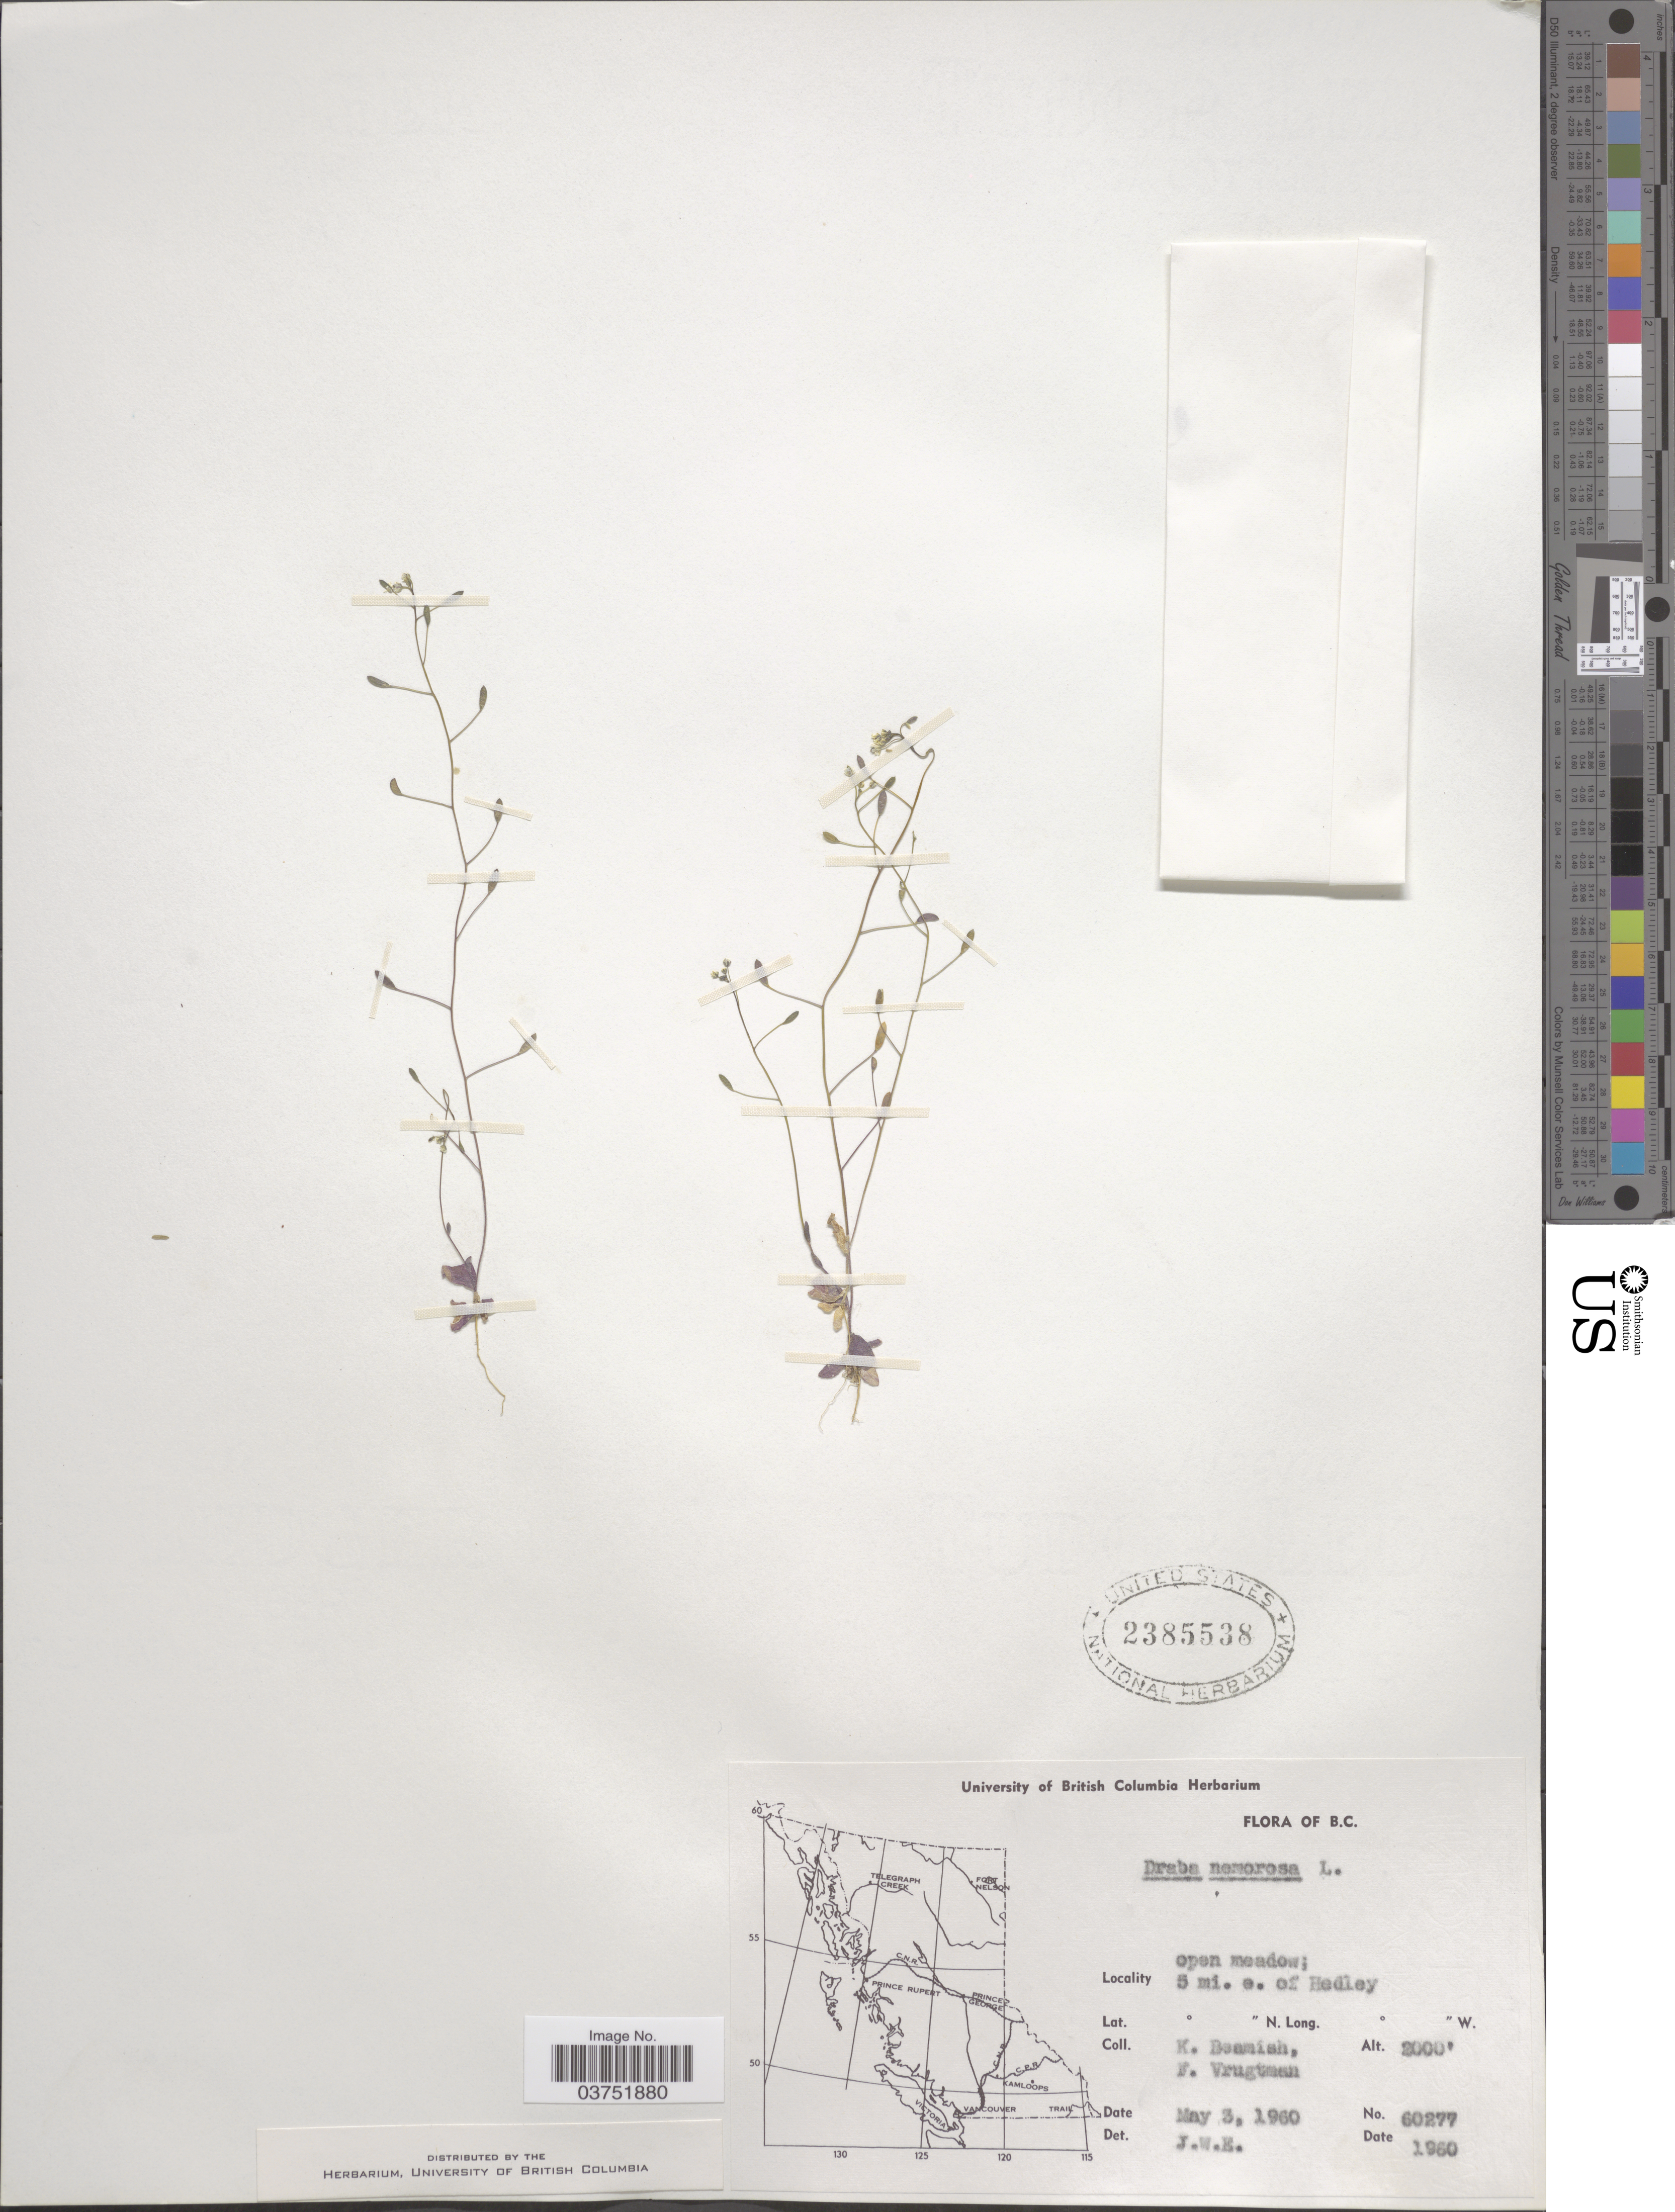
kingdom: Plantae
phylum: Tracheophyta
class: Magnoliopsida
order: Brassicales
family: Brassicaceae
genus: Draba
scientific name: Draba nemorosa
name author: L.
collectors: K. Beamish & F. Vrugtman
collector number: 60277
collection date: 1960-05-03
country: Canada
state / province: British Columbia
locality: Open meadow 5 mi. e. of Hedley.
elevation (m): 610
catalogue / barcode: US 2385538